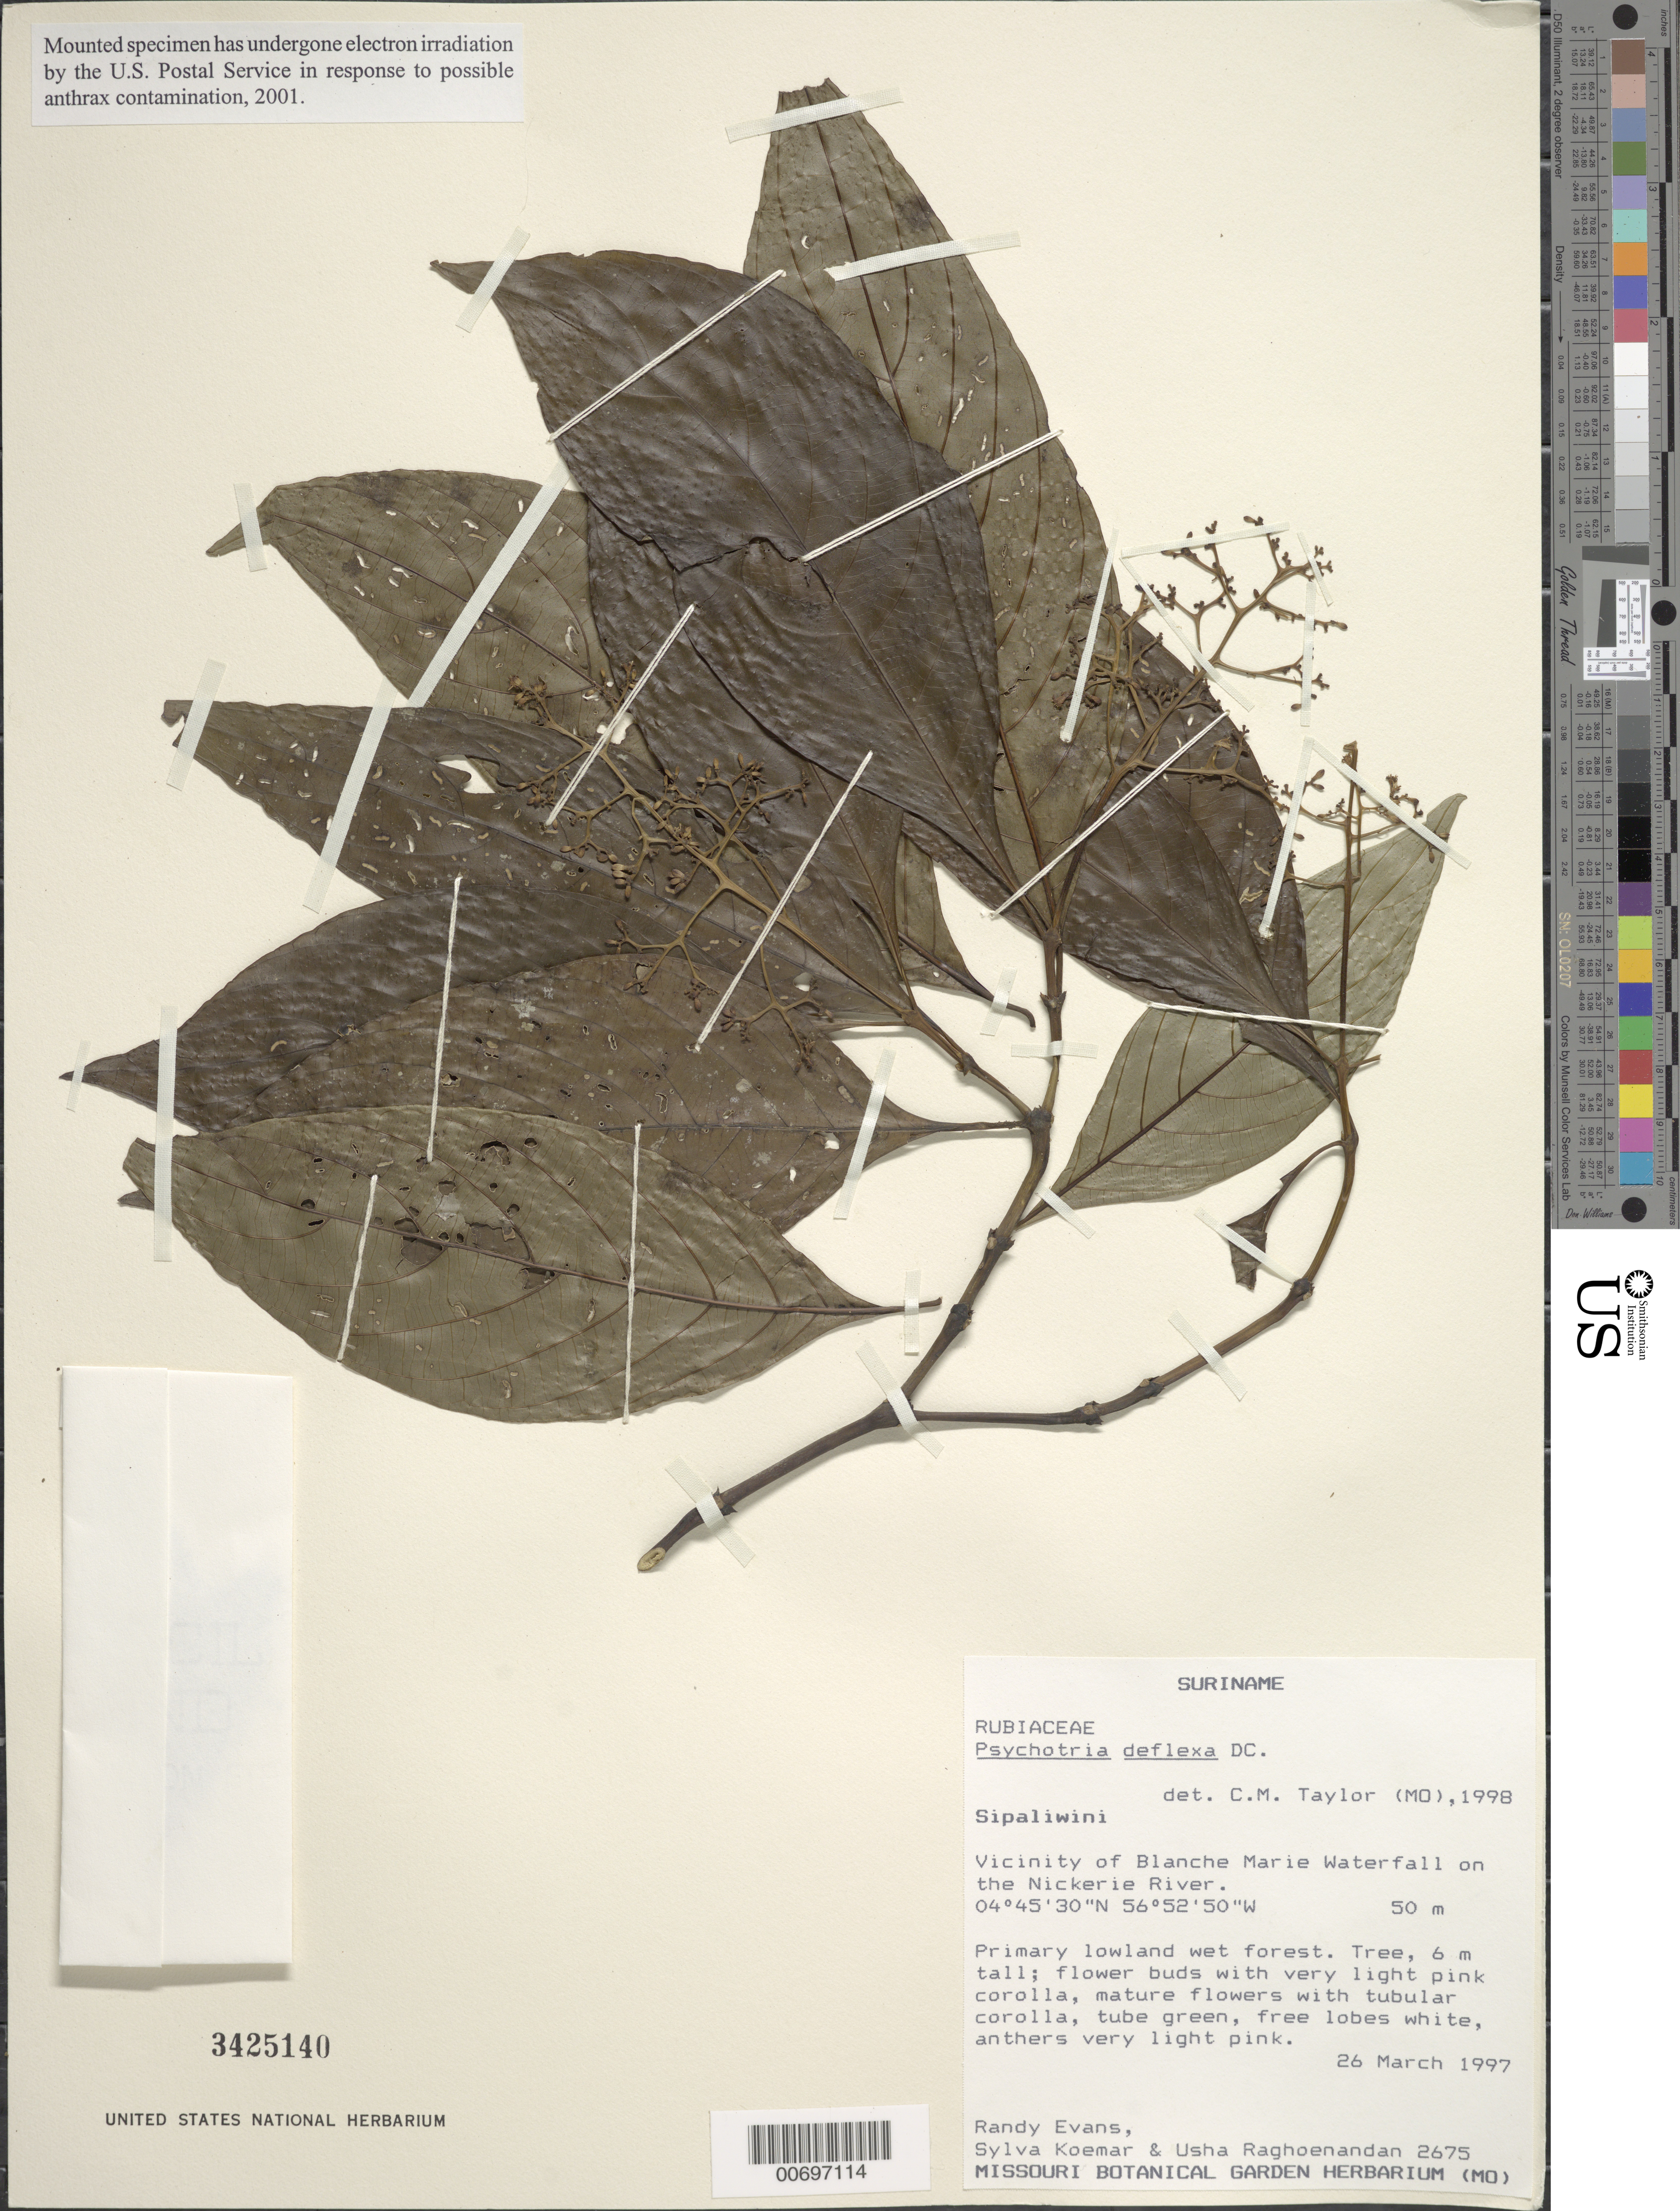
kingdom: Plantae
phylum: Tracheophyta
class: Magnoliopsida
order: Gentianales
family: Rubiaceae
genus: Palicourea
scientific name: Palicourea deflexa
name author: (DC.) Borhidi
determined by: Kirkbride, J. H., Jr.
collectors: R. Evans, S. Koemar & U. Raghoenandan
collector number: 2675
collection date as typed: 26-Mar-97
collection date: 1997-03-26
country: Suriname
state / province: Sipaliwini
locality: Blanche Marie Waterfall, vic., on Nickerie R.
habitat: Primary lowland wet forest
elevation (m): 50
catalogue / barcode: US 3425140